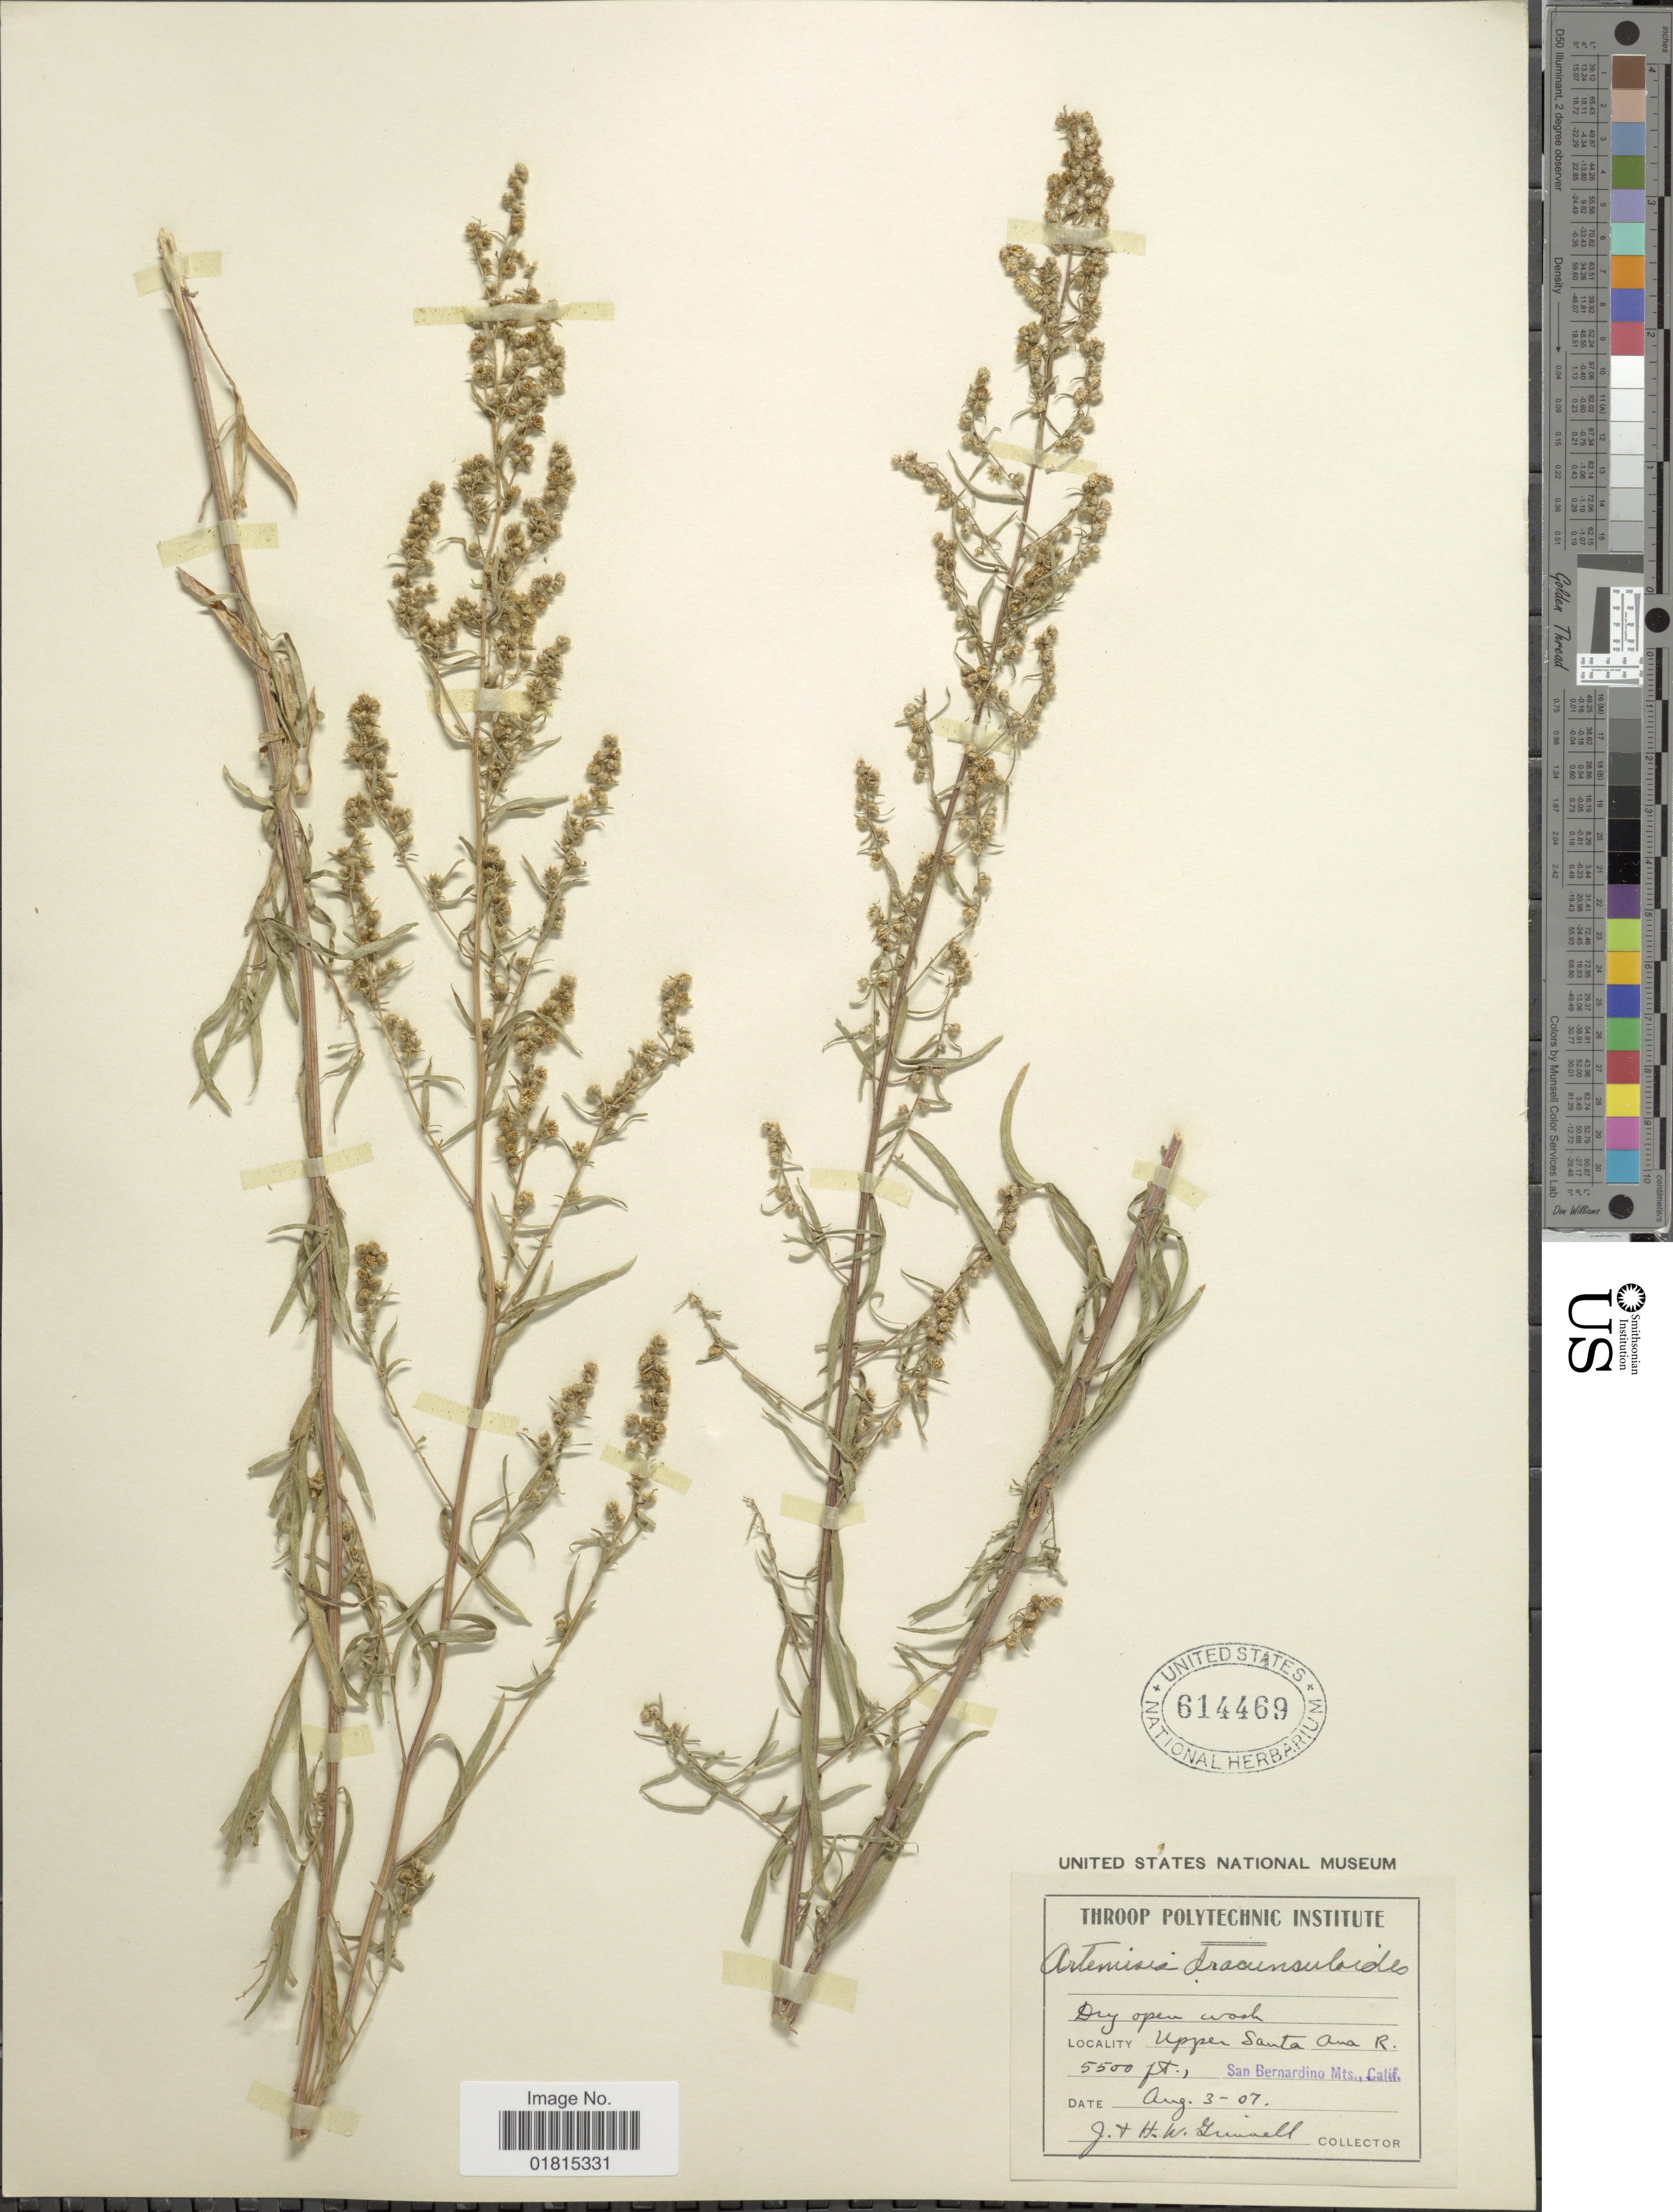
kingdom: Plantae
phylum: Tracheophyta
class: Magnoliopsida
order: Asterales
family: Asteraceae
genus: Artemisia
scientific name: Artemisia dracunculoides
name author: Pursh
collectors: J. Grinnell & H. Grinnell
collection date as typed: Transcribed d/m/y: 3/8/7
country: United States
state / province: California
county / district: San Bernardino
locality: Upper Santa Ana R. San Bernardino Mts., Calif.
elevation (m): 1676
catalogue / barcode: US 614469